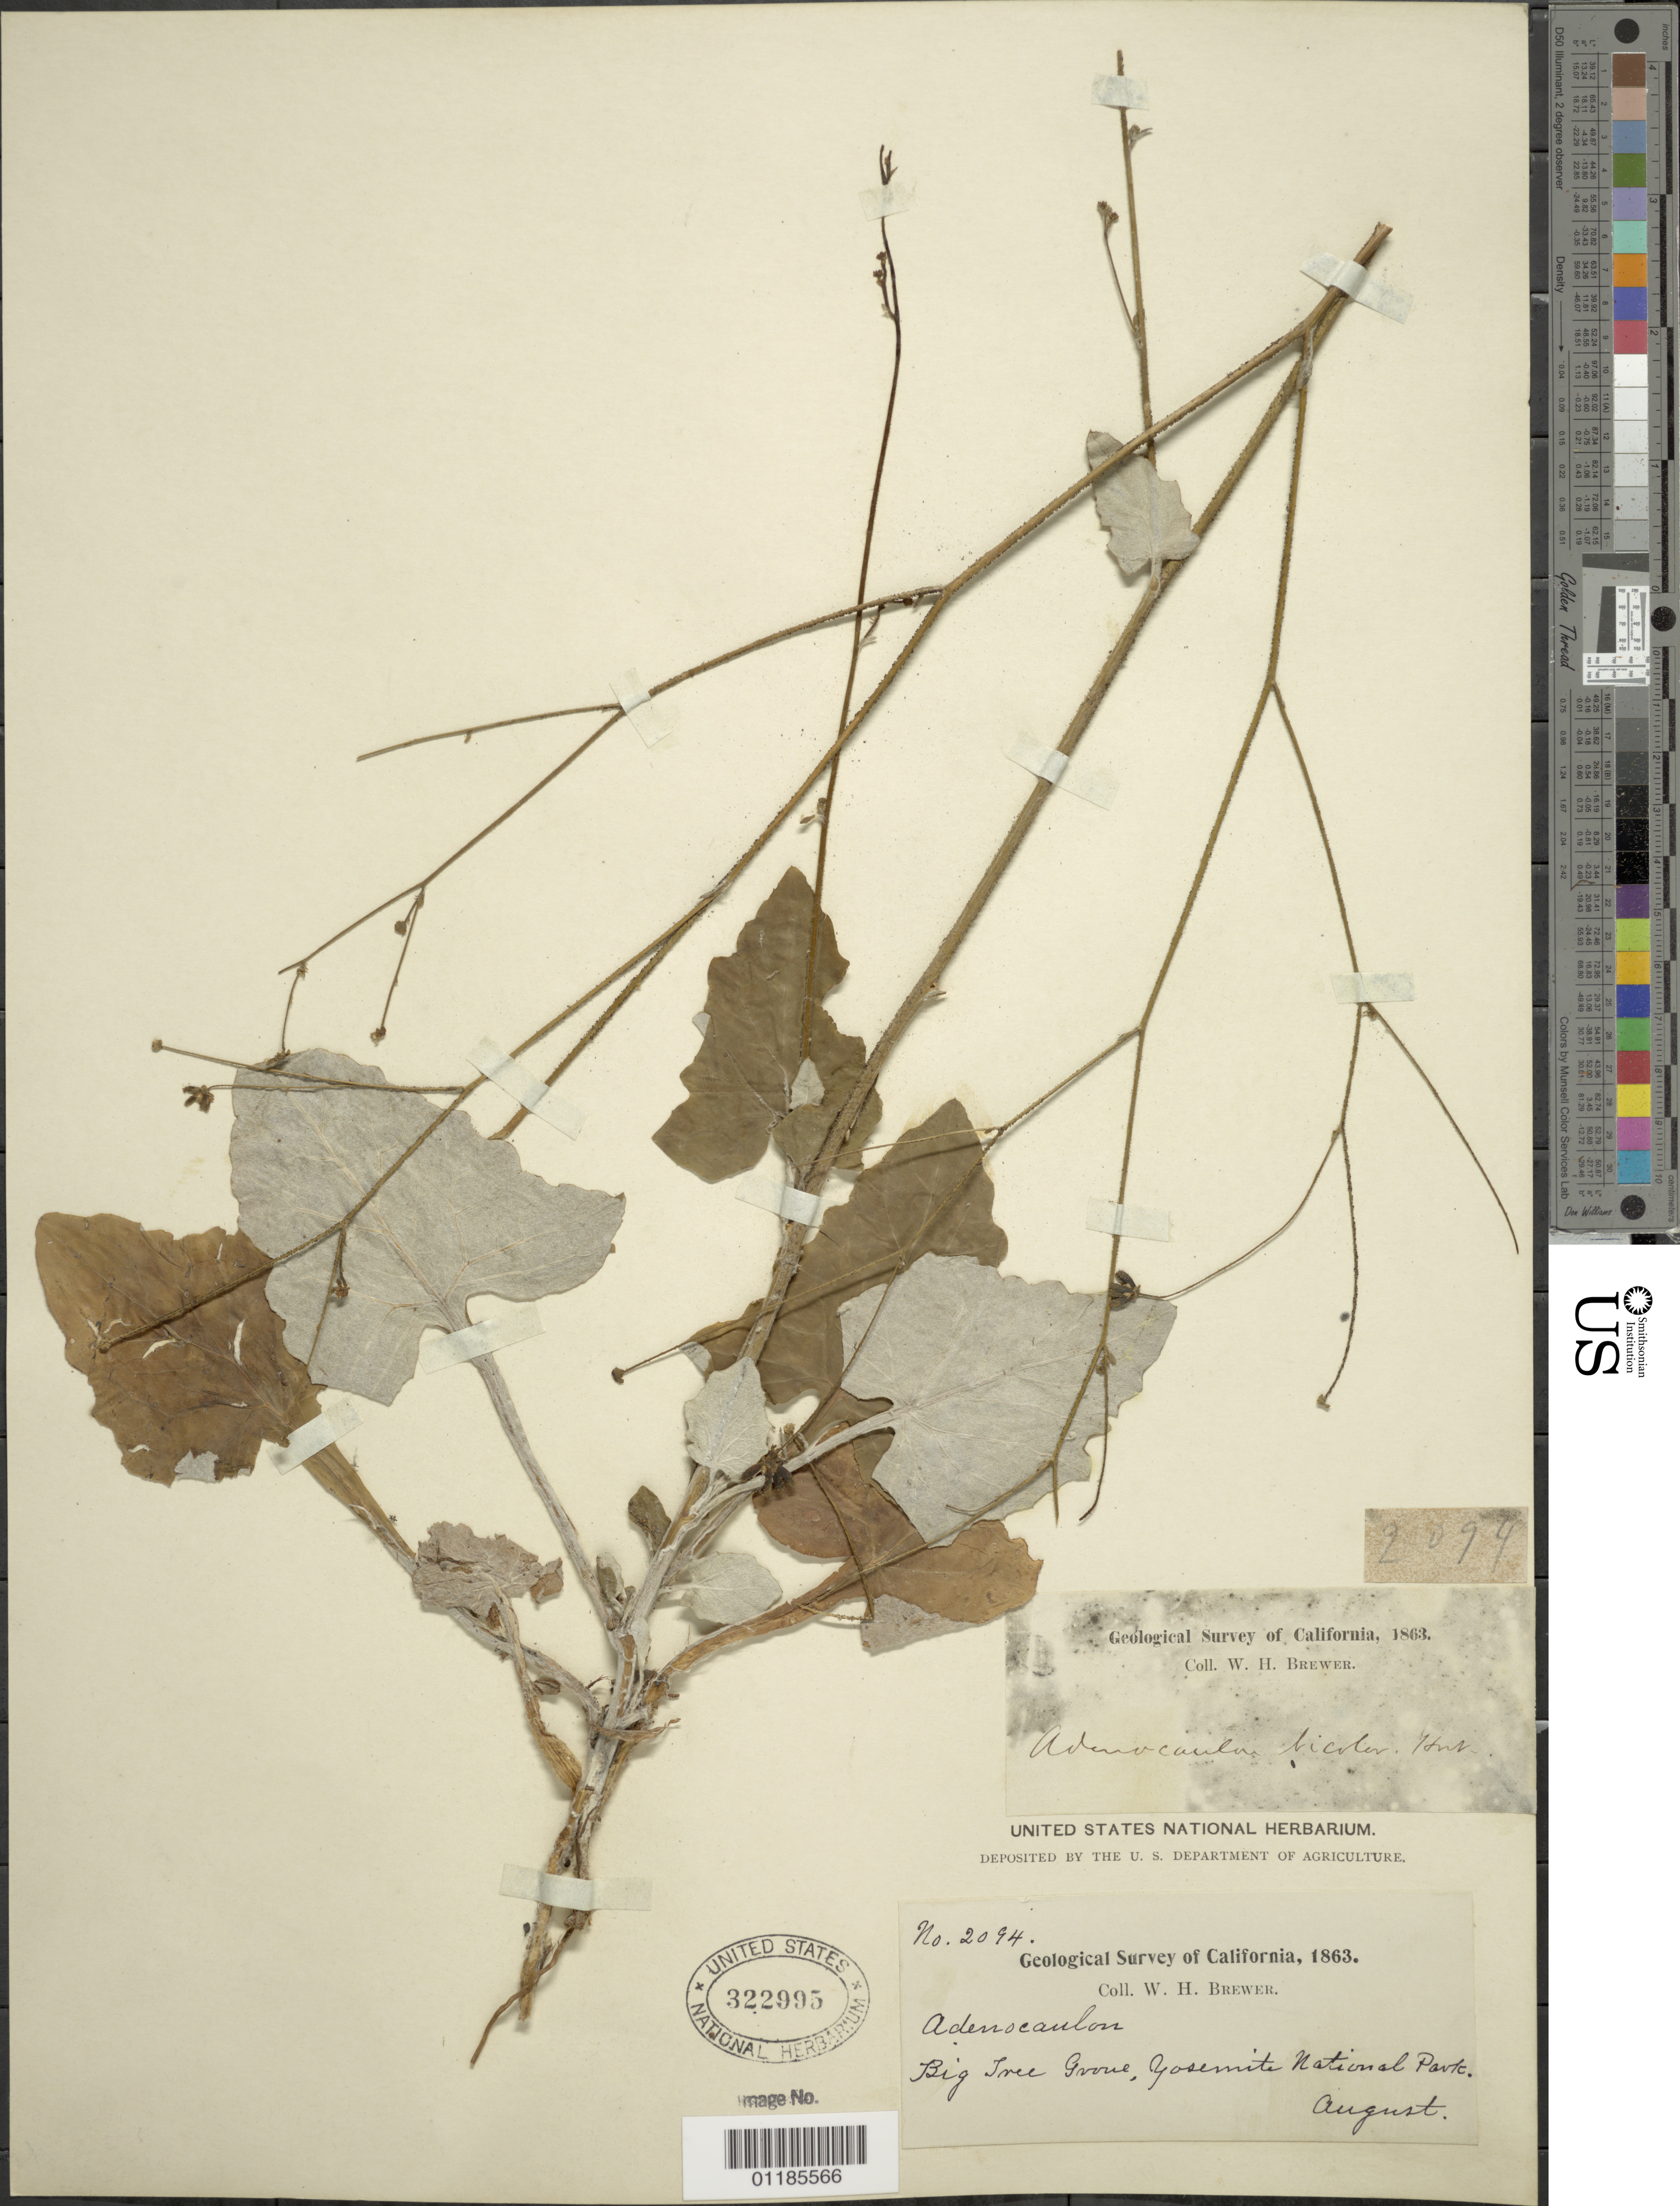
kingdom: Plantae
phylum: Tracheophyta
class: Magnoliopsida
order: Asterales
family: Asteraceae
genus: Adenocaulon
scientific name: Adenocaulon bicolor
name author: Hook.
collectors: W. H. Brewer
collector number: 2094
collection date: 1863-08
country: United States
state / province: California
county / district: Mariposa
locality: Big Tree Grove, Yosemite National Park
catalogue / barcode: US 322995